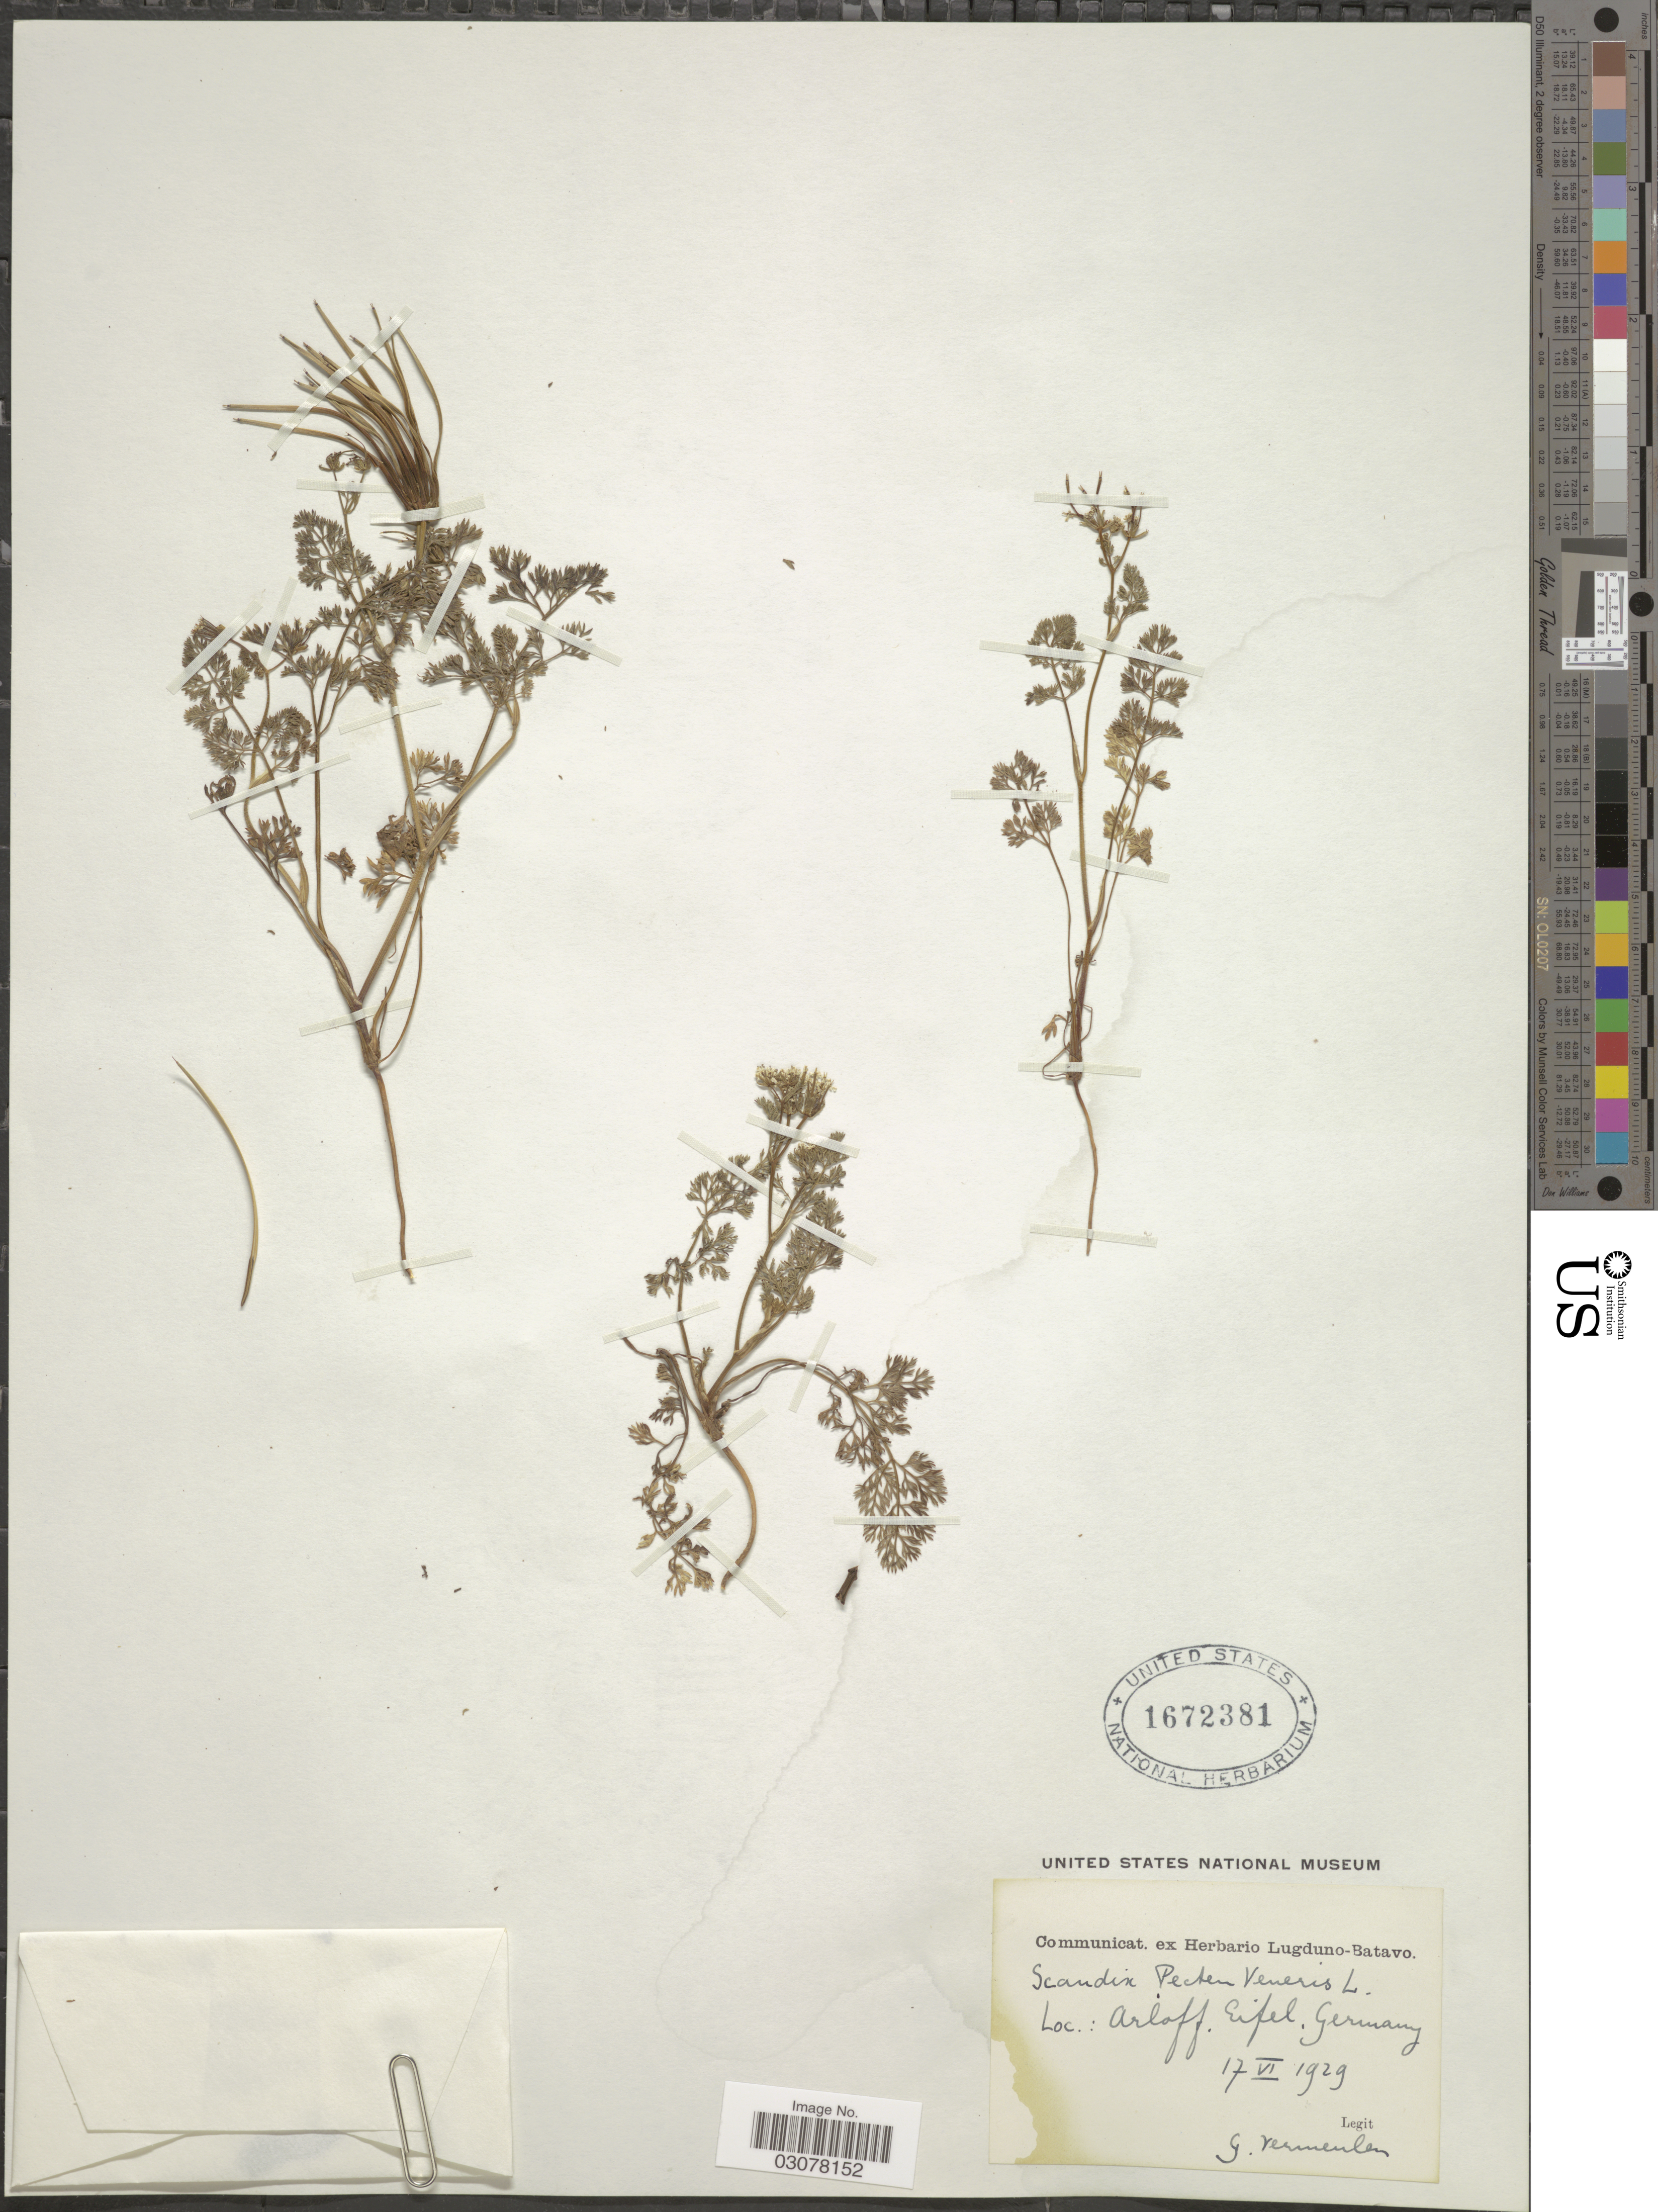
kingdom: Plantae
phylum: Tracheophyta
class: Magnoliopsida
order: Apiales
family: Apiaceae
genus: Scandix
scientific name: Scandix pecten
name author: Scop.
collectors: G. Vermeulen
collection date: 1929-06-17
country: Germany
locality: Arloff. Eifel.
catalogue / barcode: US 1672381